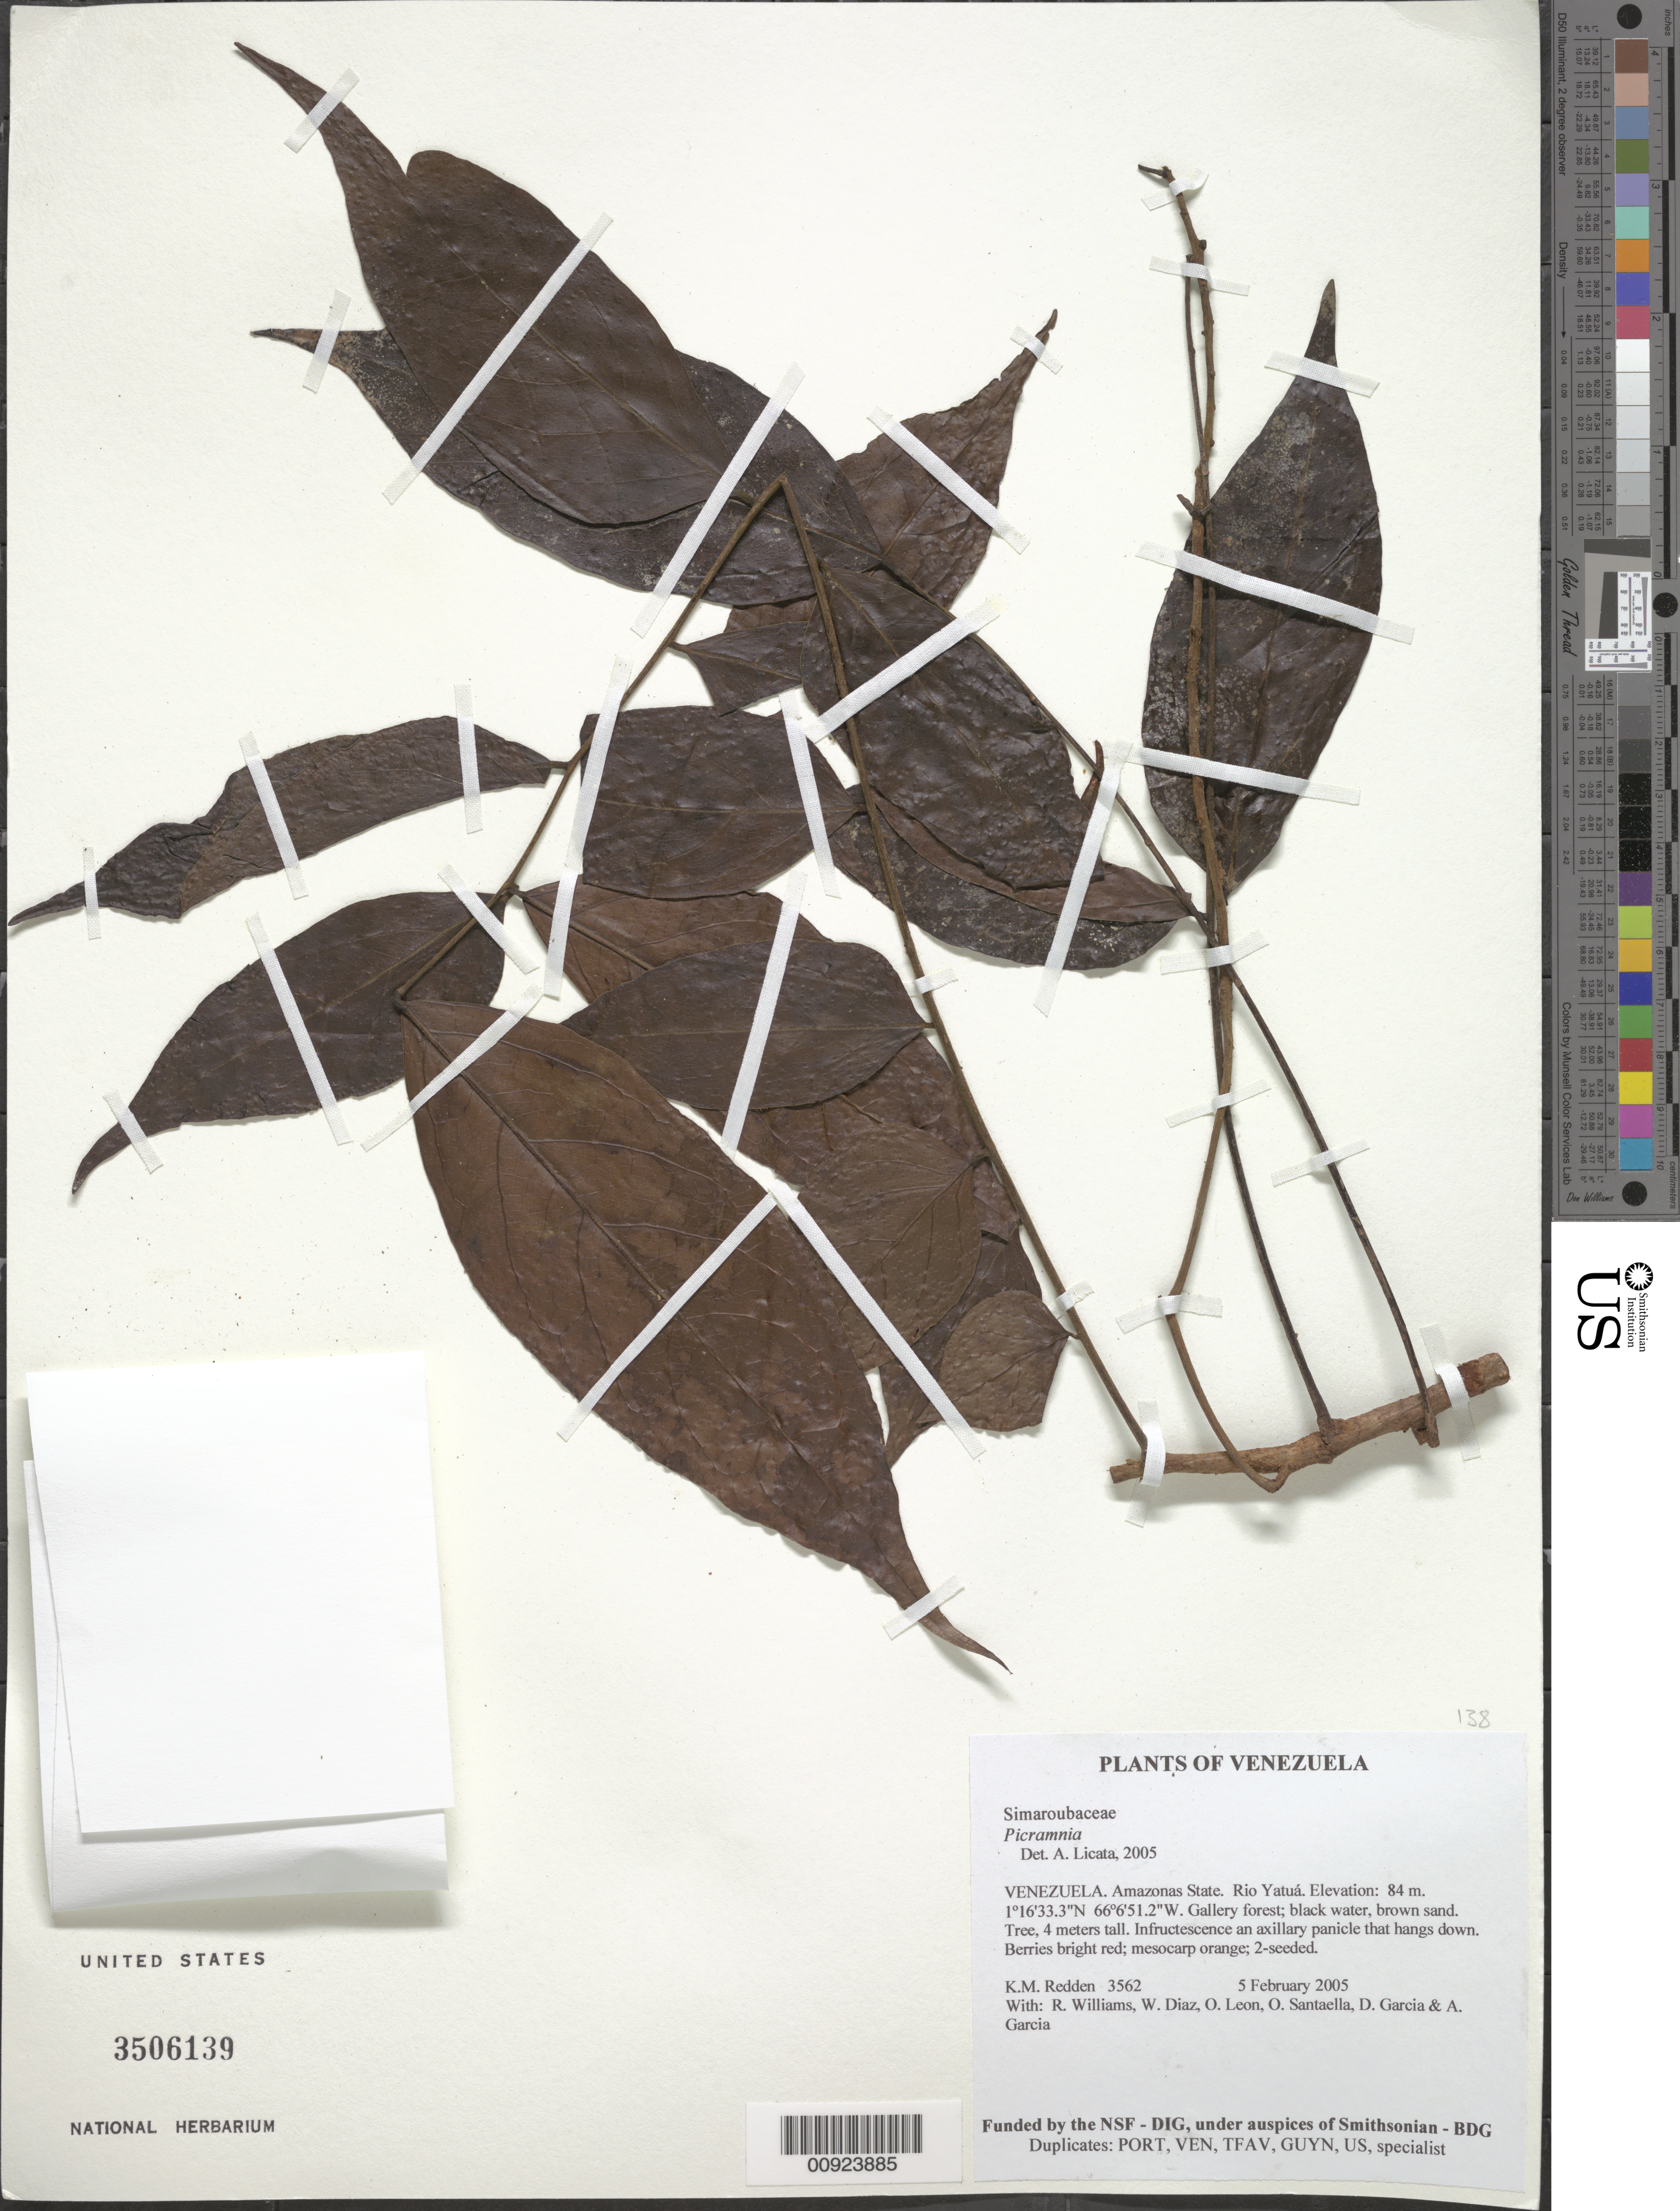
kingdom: Plantae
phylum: Tracheophyta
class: Magnoliopsida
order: Picramniales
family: Picramniaceae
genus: Picramnia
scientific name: Picramnia sp.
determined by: Licata, A., (PORT), Univ. Nac. Exp. de los Llanos Ezequiel Zamora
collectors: K. M. Redden, R. Williams, W. Díaz P., O. León, O. Santaella, D. Garcia & A. Garcia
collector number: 3562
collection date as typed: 5 February 2005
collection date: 2005-02-05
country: Venezuela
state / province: Amazonas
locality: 18 - Rio Yatuá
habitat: Gallery forest; black water, brown sand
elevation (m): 84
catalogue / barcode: US 3506139